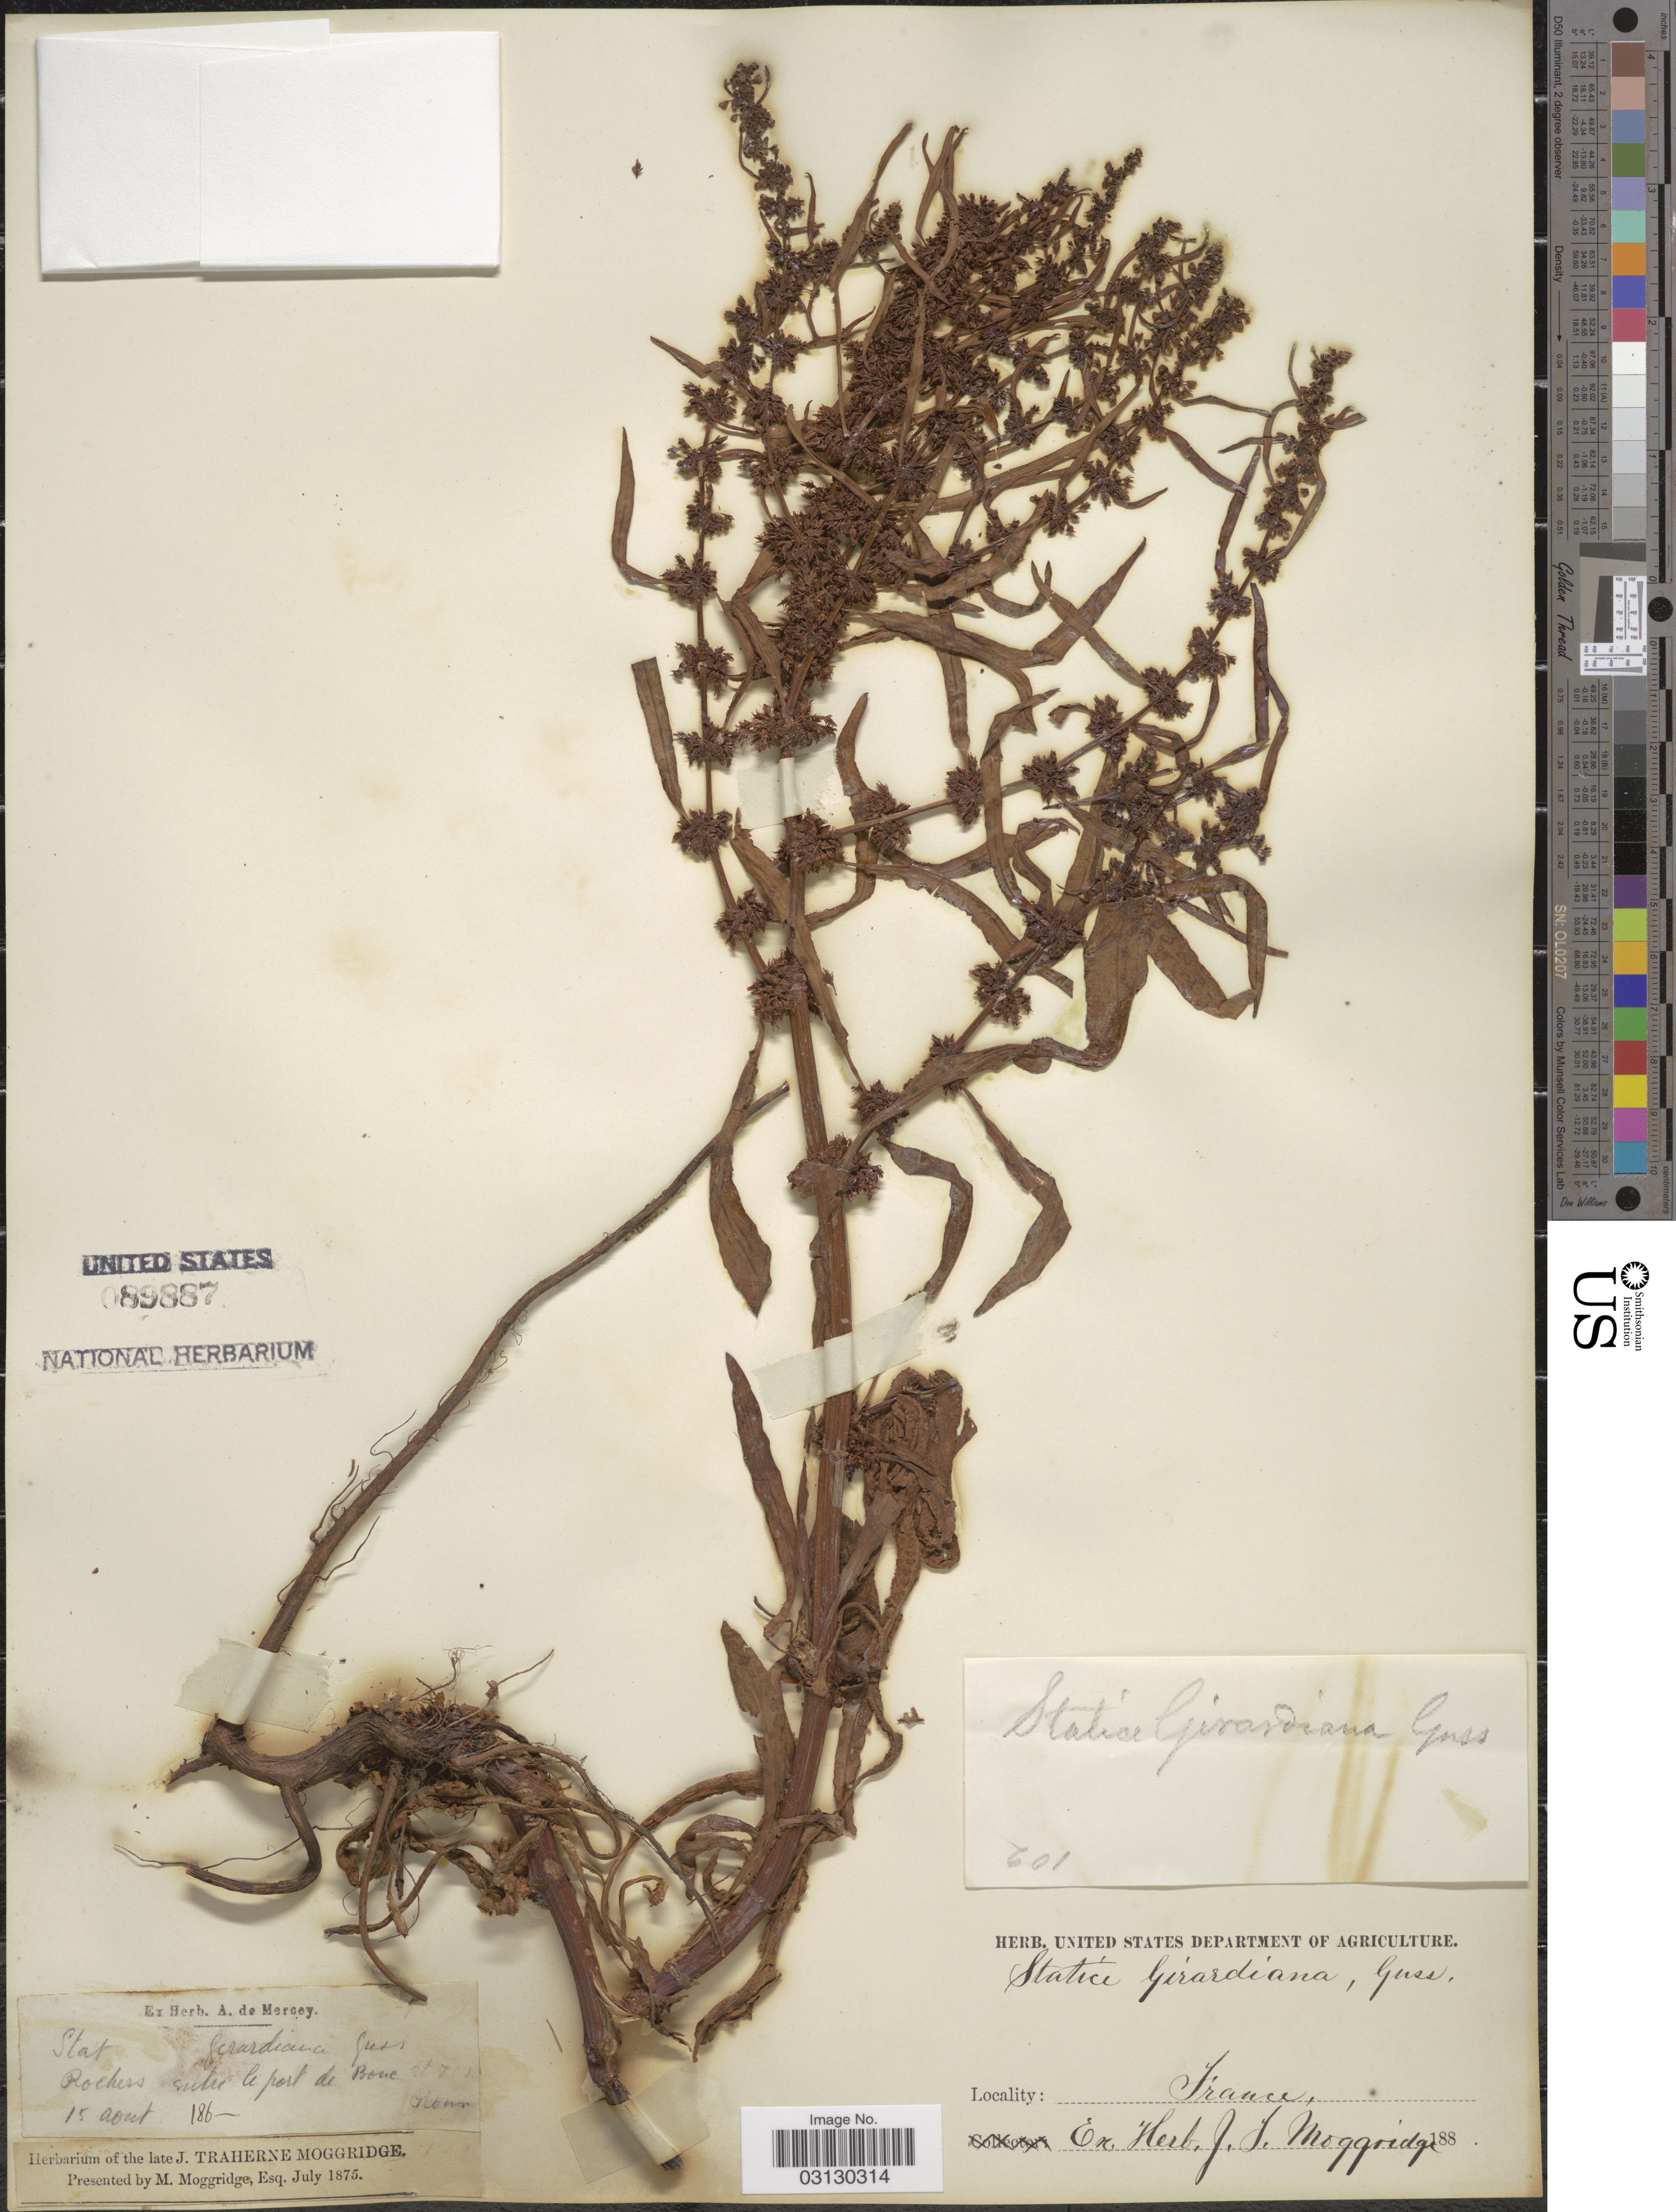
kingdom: Plantae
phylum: Tracheophyta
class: Magnoliopsida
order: Caryophyllales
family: Plumbaginaceae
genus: Limonium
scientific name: Limonium girardianum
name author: (Gussone) Kuntze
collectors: ex herb. J.T. Moggridge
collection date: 1860-08-15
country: France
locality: Rochers entre le port de Bouc.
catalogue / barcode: US 89887